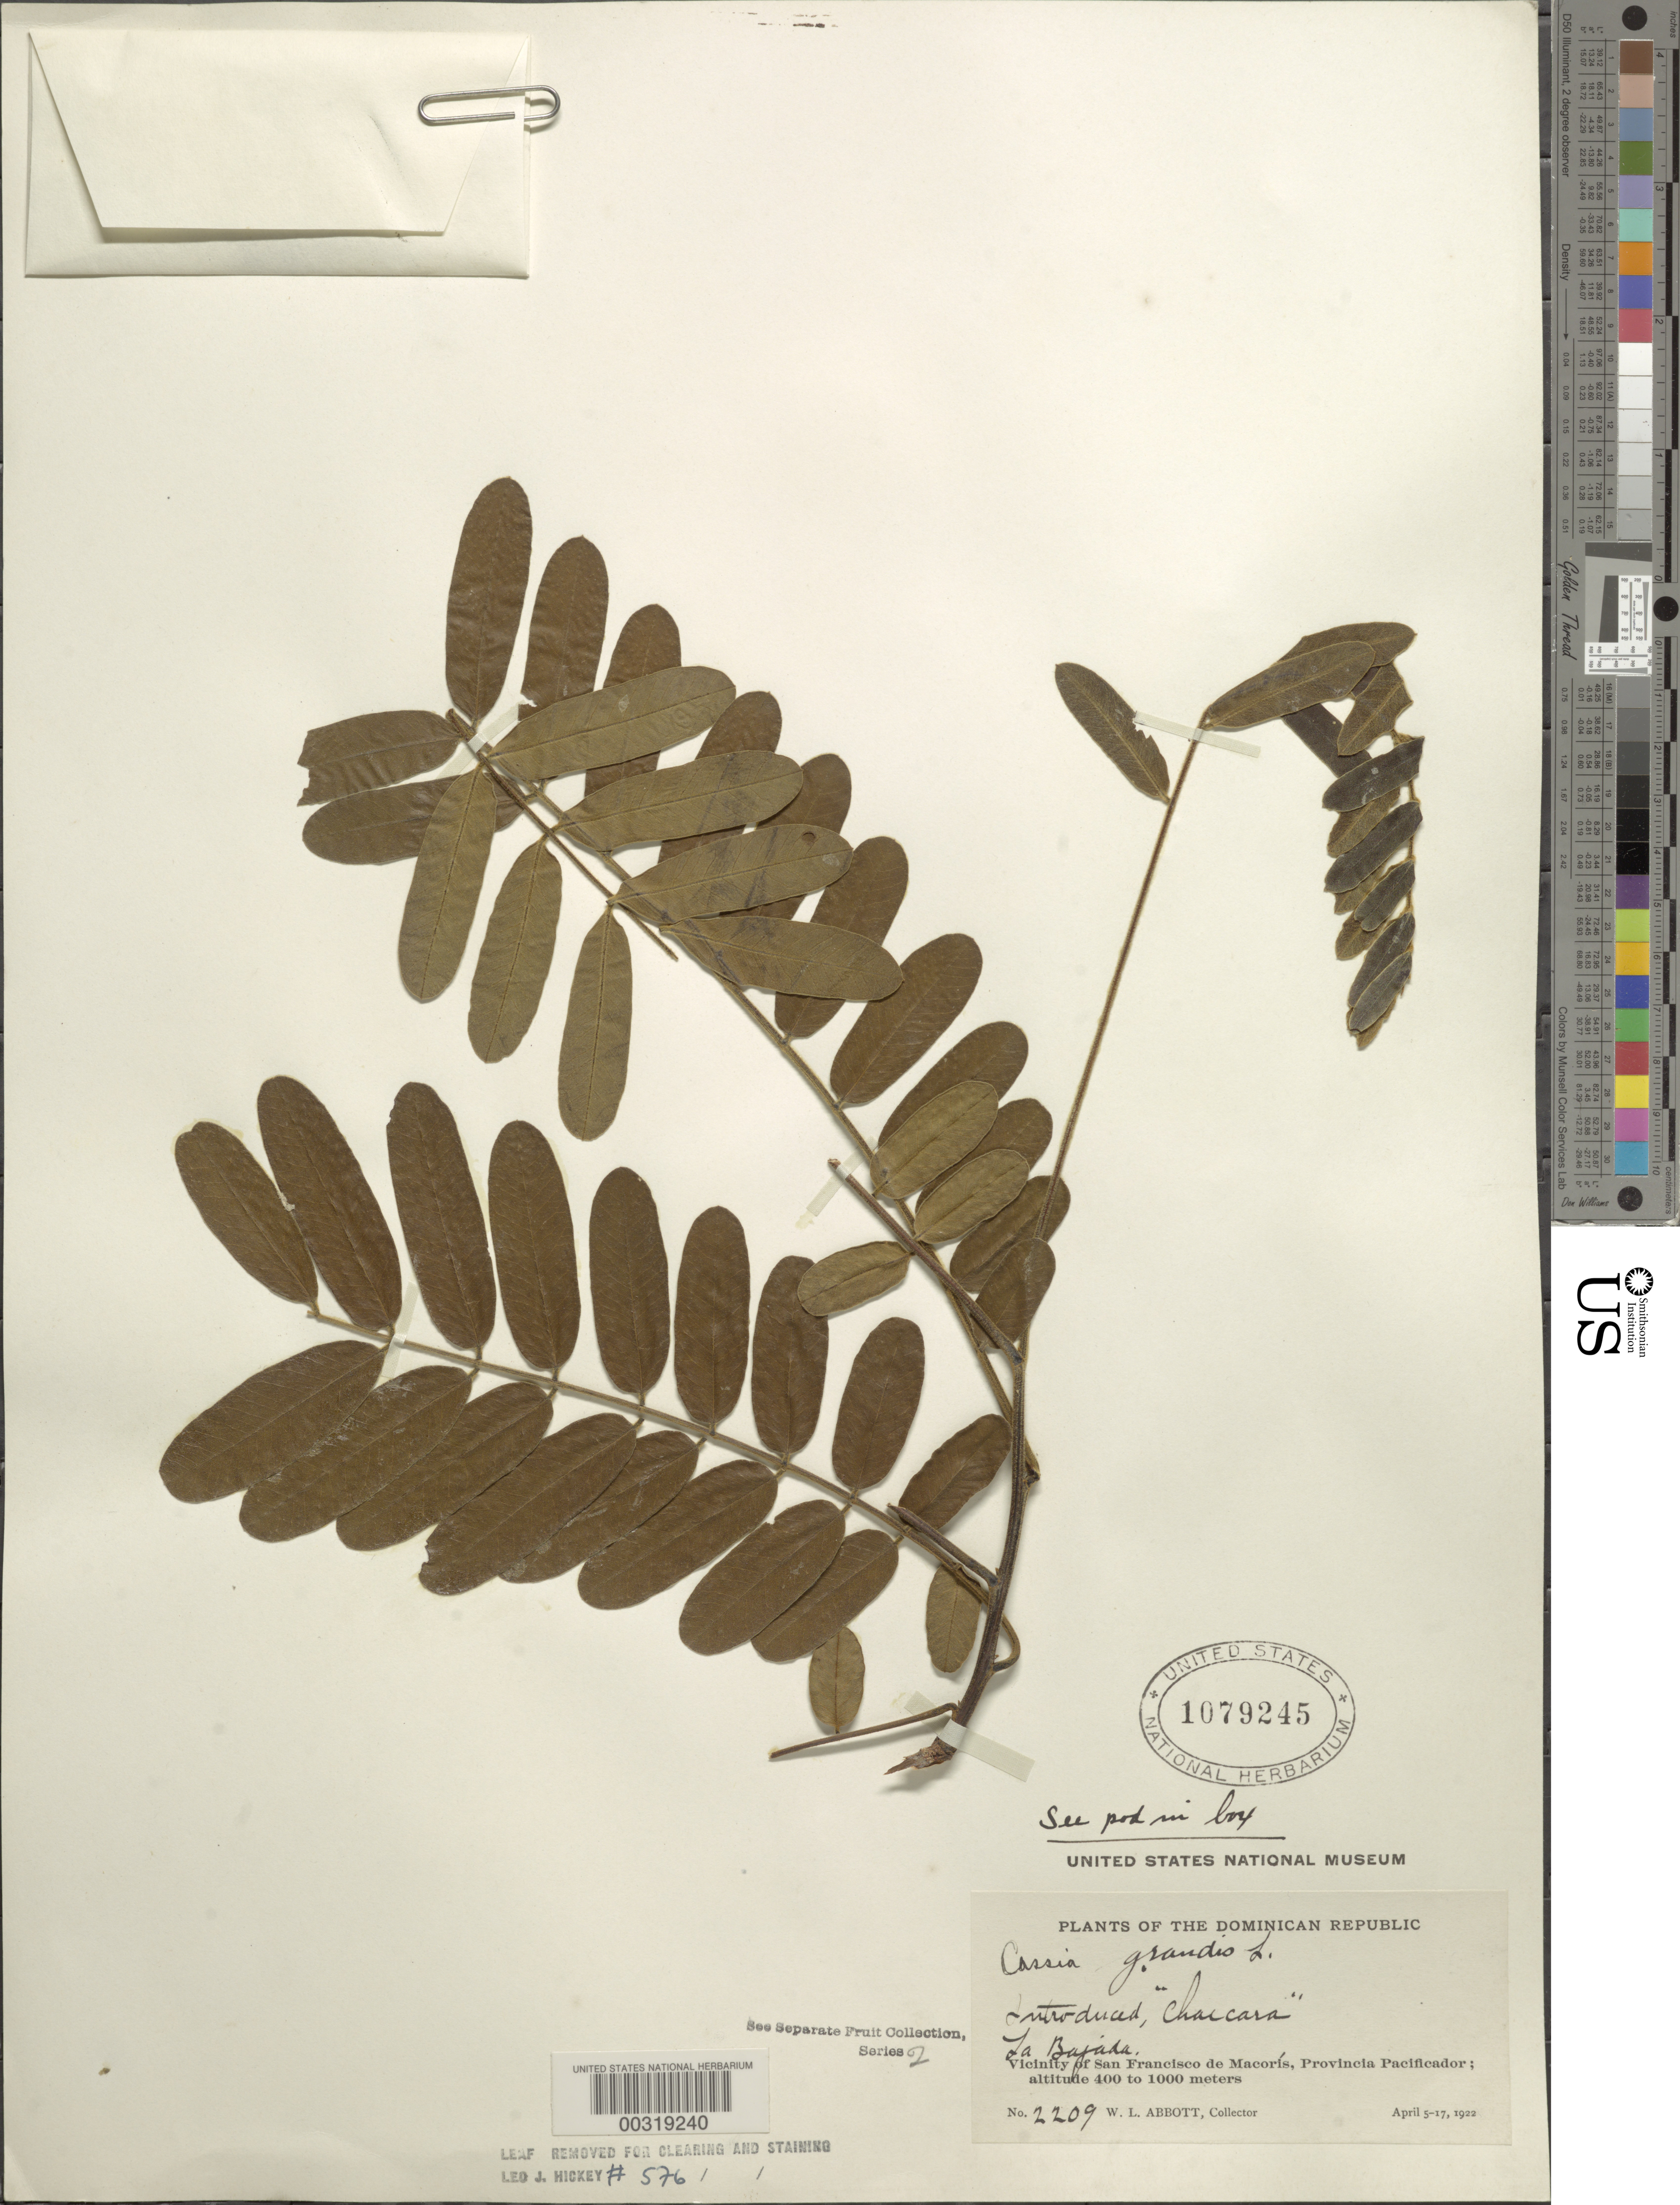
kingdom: Plantae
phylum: Tracheophyta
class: Magnoliopsida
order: Fabales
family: Fabaceae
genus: Cassia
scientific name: Cassia grandis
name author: L. f.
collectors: W. L. Abbott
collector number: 2209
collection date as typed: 05 Apr 1922 to 17 Apr 1922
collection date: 1922-04-05/1922-04-17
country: Dominican Republic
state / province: Duarte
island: Hispaniola Island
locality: Vicinity of san francisco de macoris; la bajada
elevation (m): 400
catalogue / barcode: US 1079245